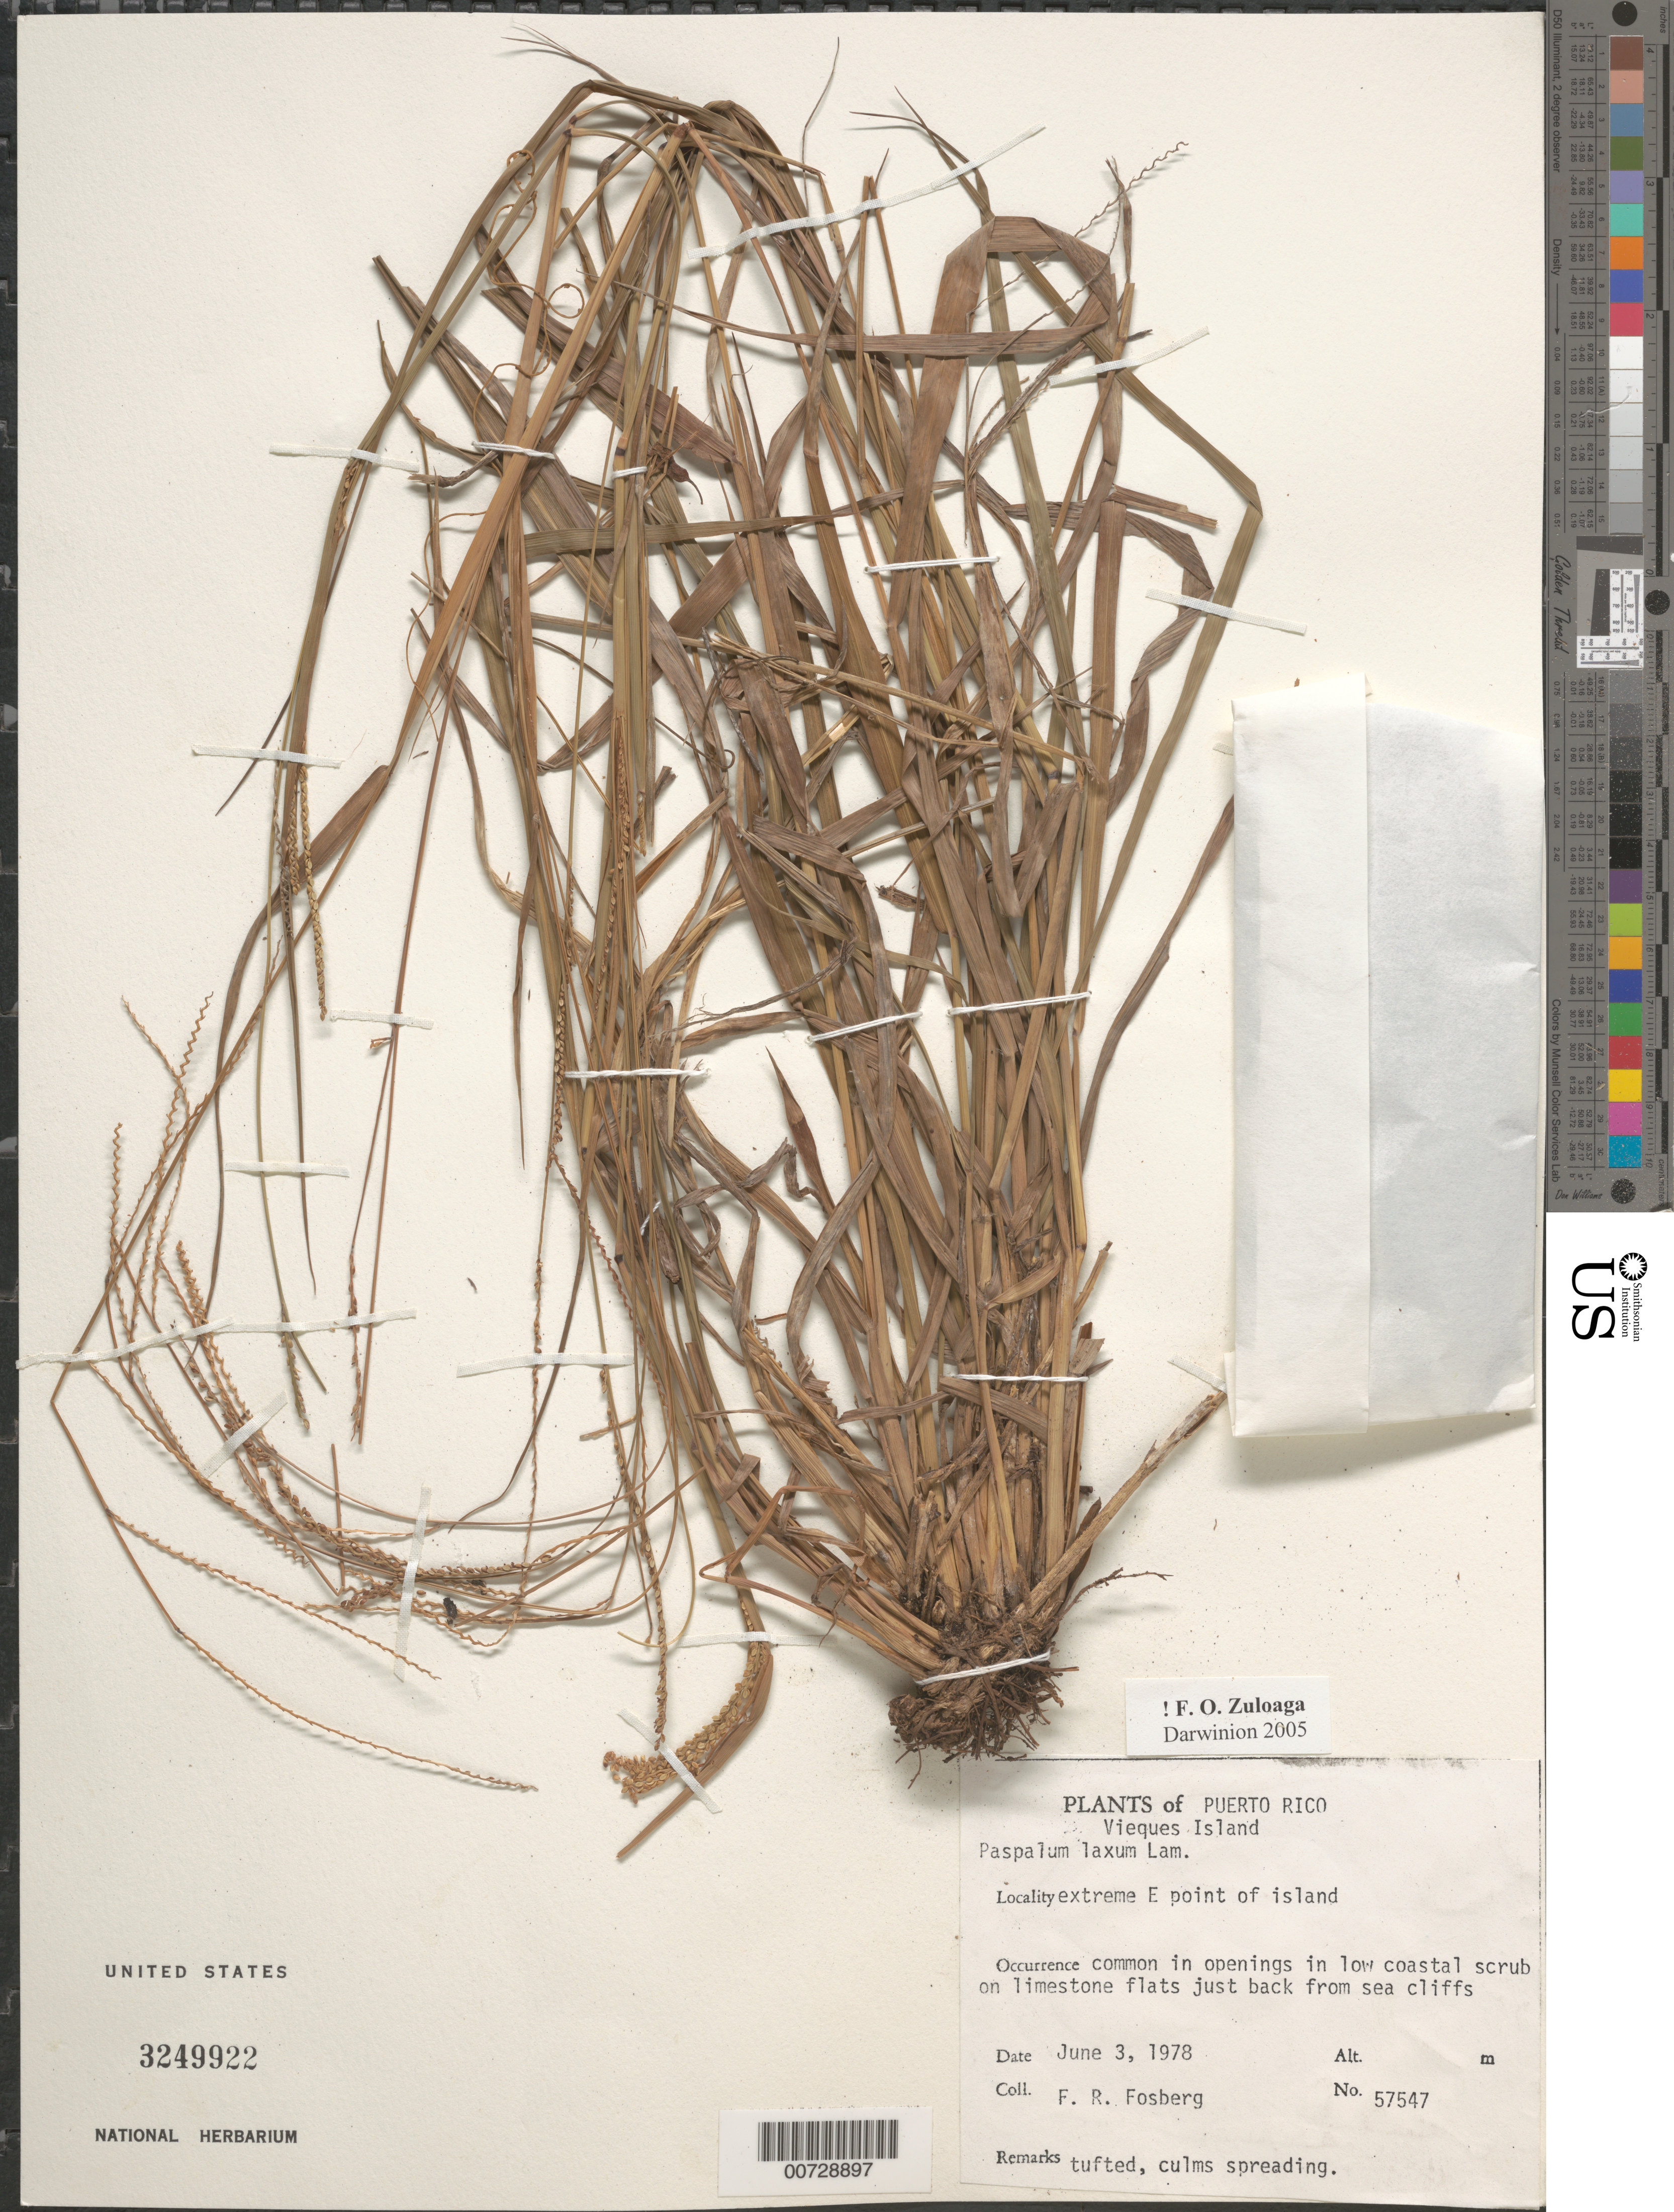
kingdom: Plantae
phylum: Tracheophyta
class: Liliopsida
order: Poales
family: Poaceae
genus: Paspalum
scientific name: Paspalum laxum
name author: Lam.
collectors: F. R. Fosberg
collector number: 57547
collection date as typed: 03 Jun 1978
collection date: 1978-06-03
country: Puerto Rico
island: Vieques I.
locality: Sea cliffs, just back of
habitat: In openings in low coastal scrub on limestone flats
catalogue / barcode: US 3249922